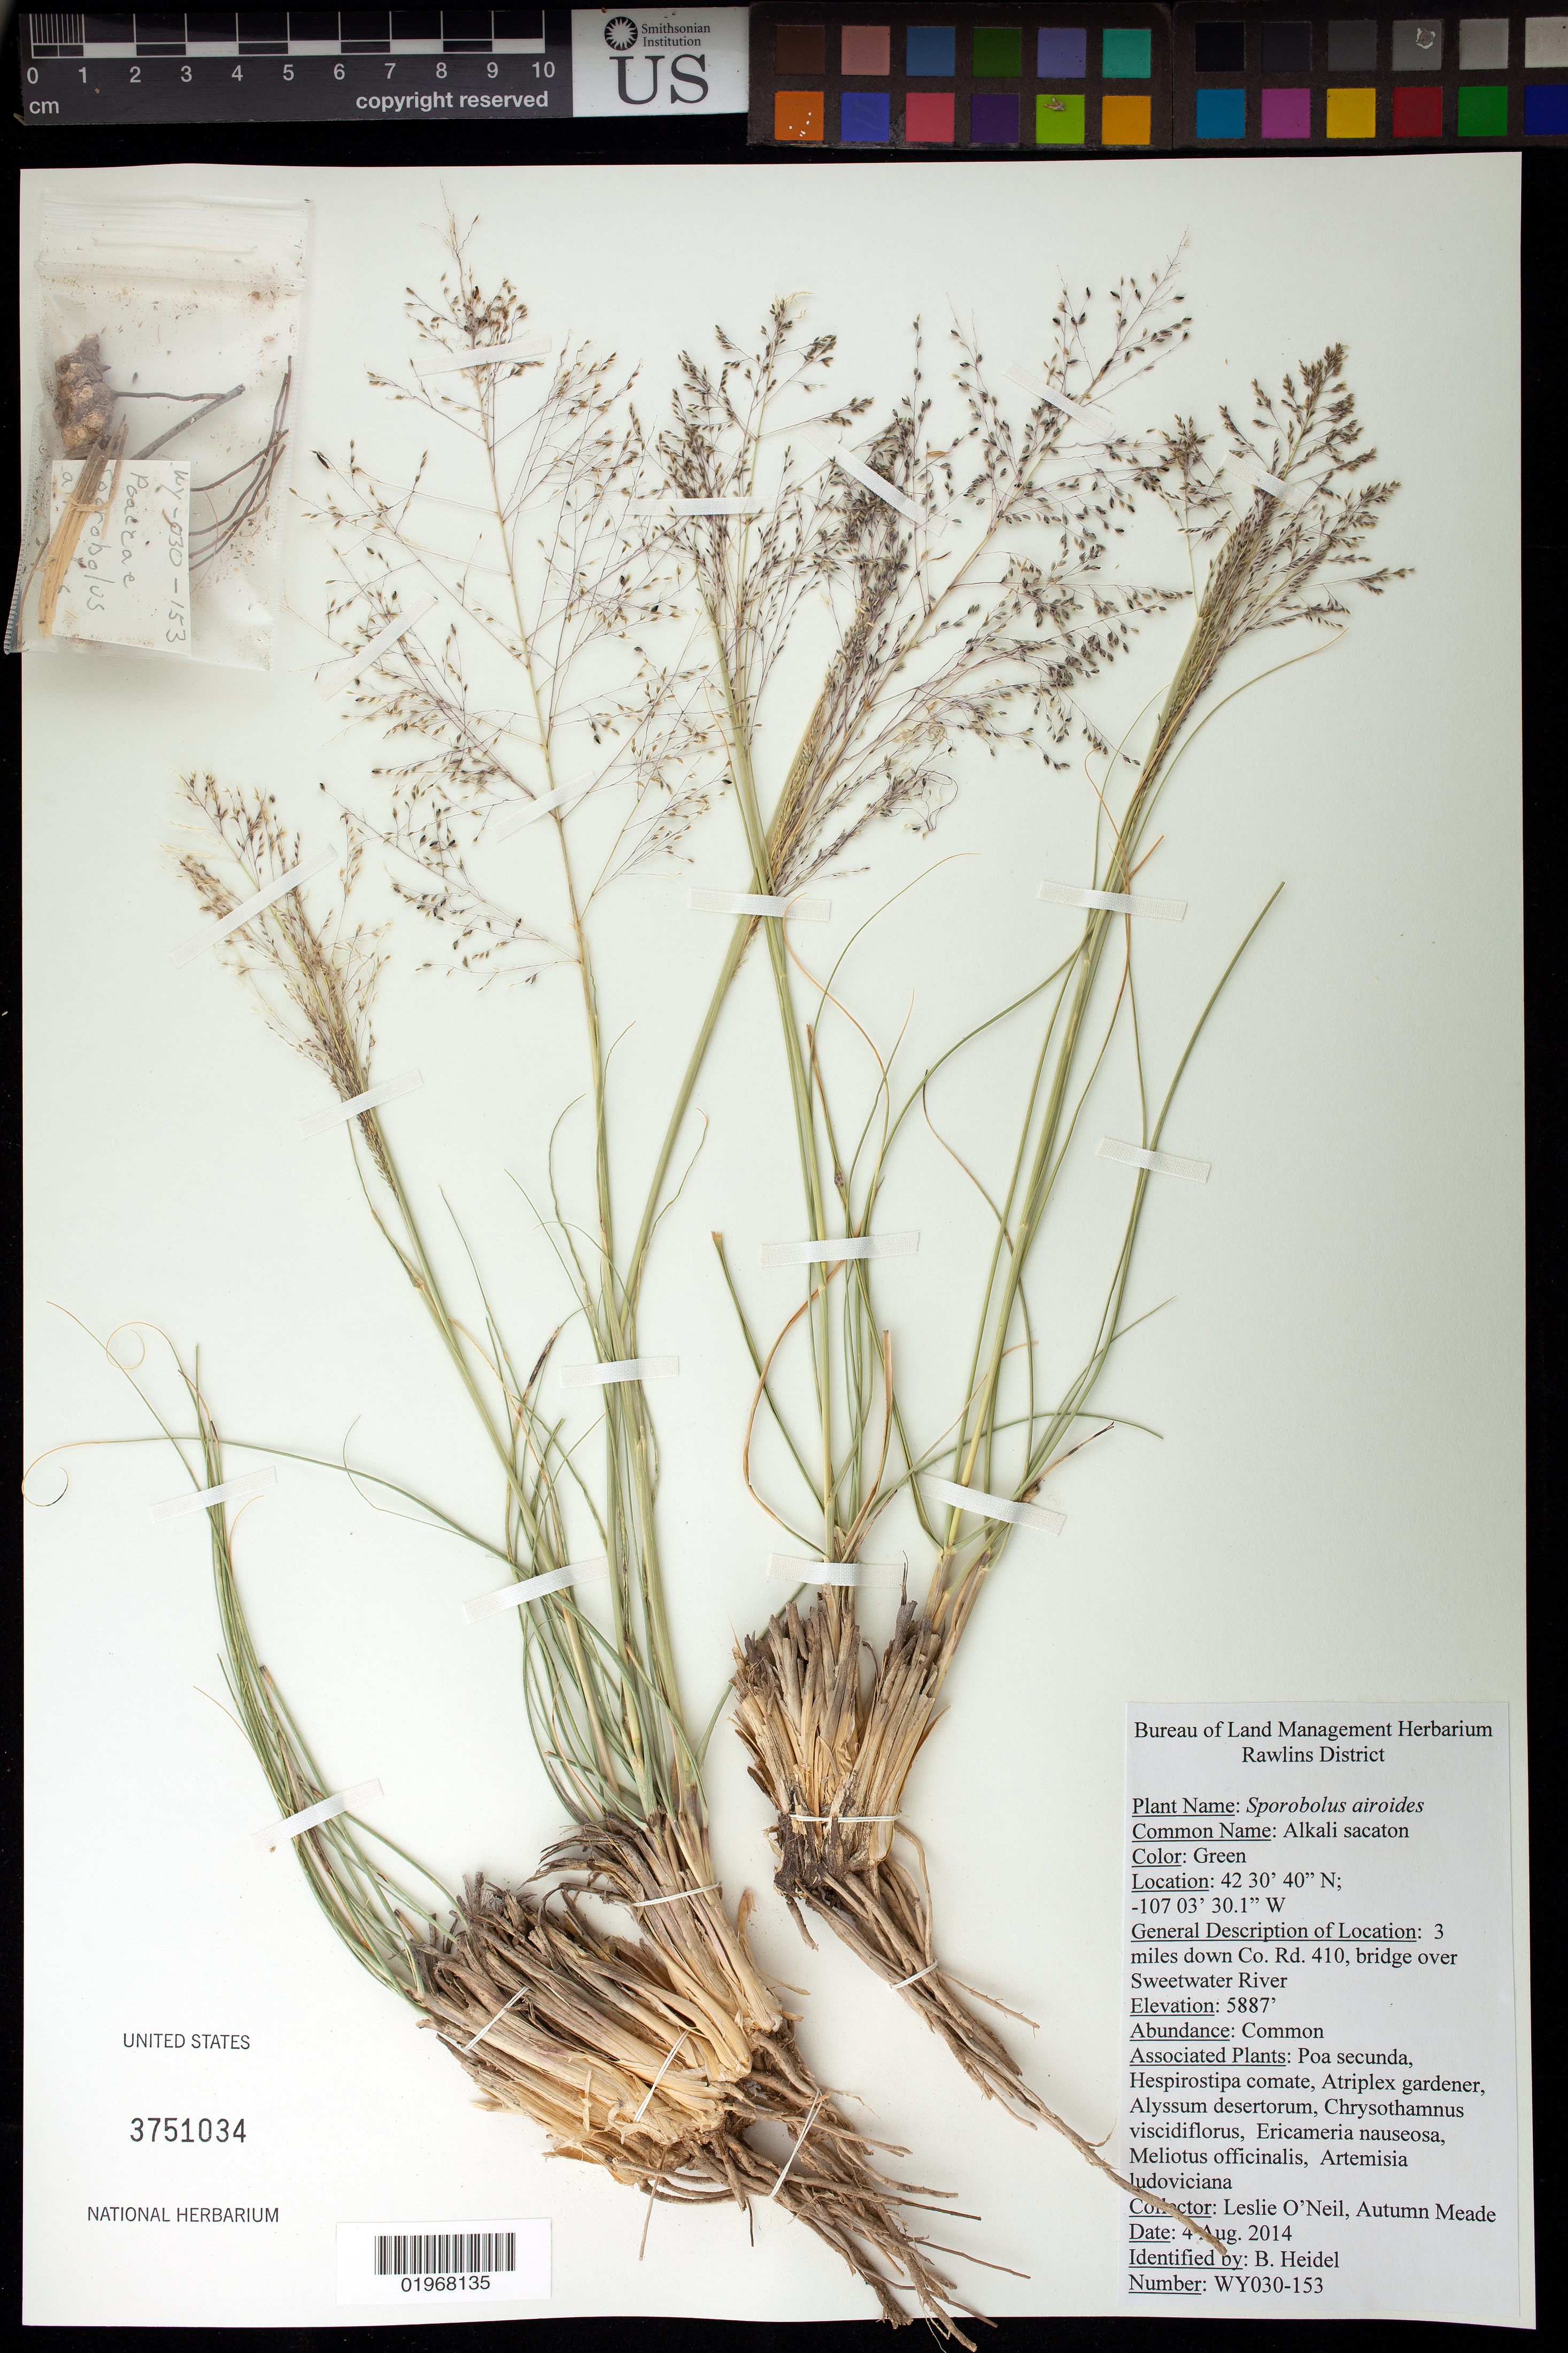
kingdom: Plantae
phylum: Tracheophyta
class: Liliopsida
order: Poales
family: Poaceae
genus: Sporobolus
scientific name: Sporobolus airoides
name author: (Torr.) Torr.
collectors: L. O'Neil & A. Meade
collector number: WY030-153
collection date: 2014-08-04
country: United States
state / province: Wyoming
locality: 3 mi. down Co. Rd. 410, bridge over Sweetwater River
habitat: With Poa secunda, Atriplex gardener, Alyssum desertorum, ect.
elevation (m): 1794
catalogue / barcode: US 3751034